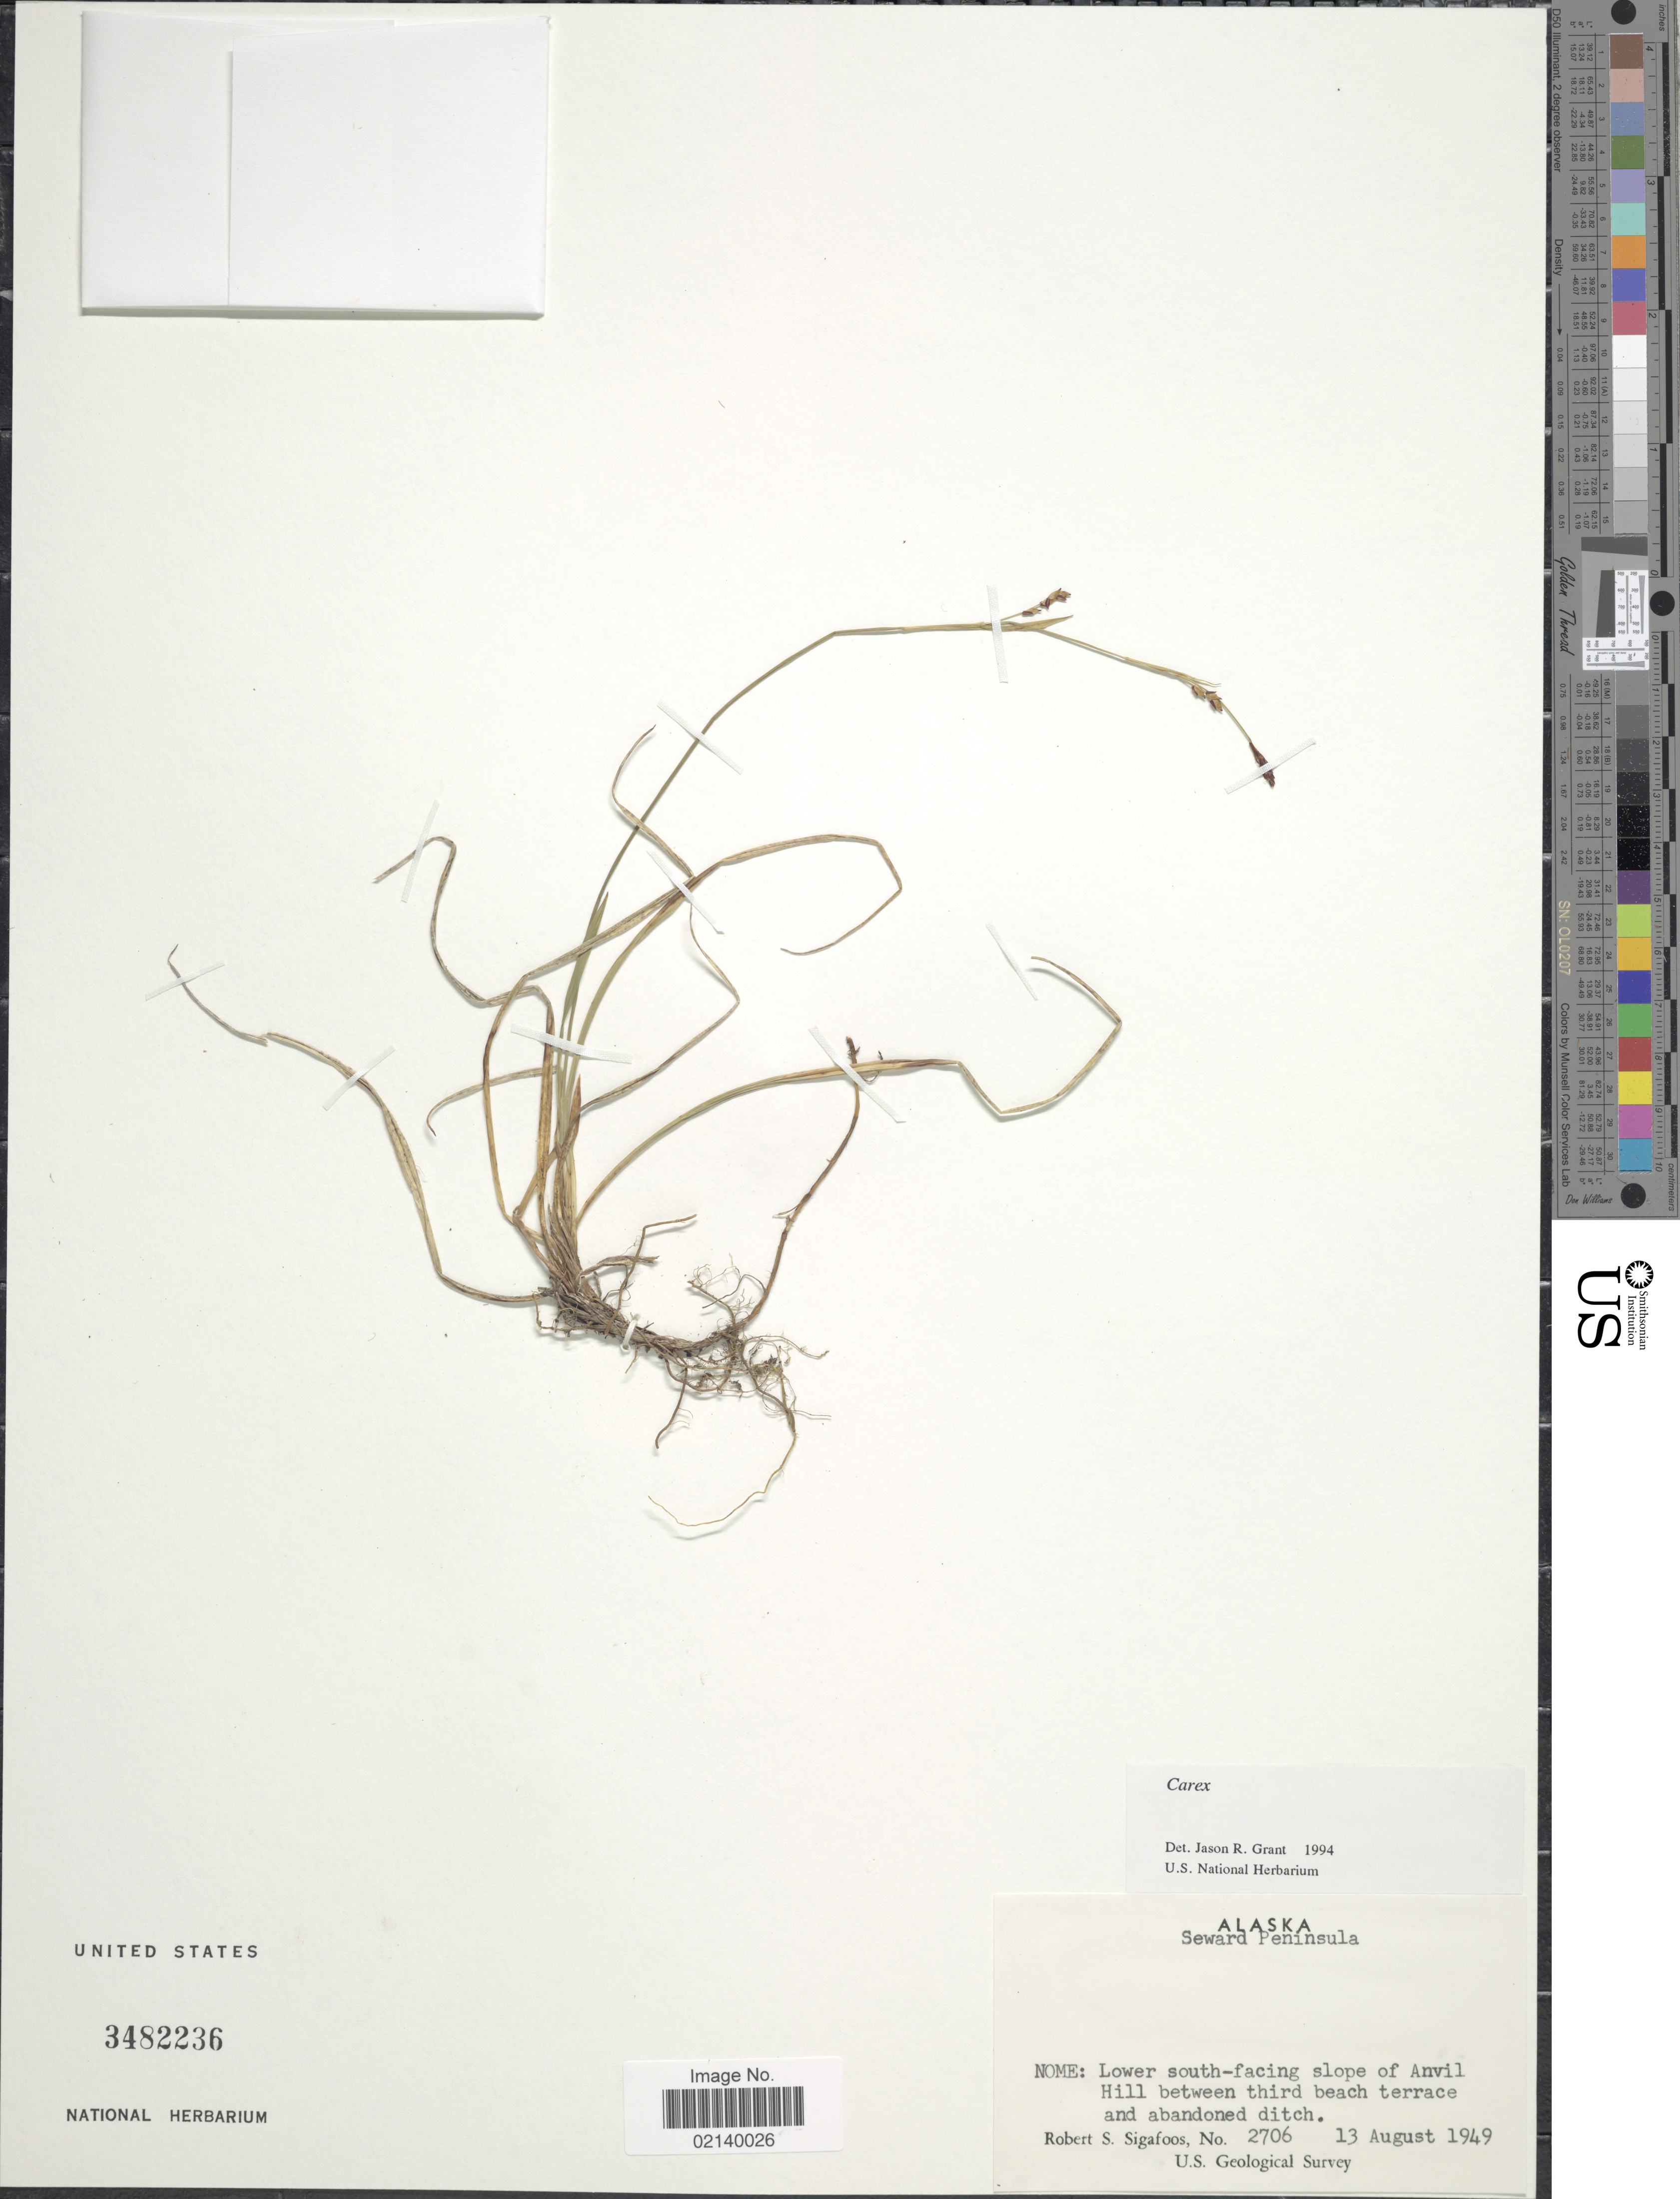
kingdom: Plantae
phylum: Tracheophyta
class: Liliopsida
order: Poales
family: Cyperaceae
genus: Carex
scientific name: Carex sp.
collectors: R. Sigafoos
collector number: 2706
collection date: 1949-08-13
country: United States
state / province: Alaska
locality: Seward Peninsula, Nome: lower south-facing slope of Anvil Hill between third beach terrace and abandoned ditch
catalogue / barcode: US 3482236